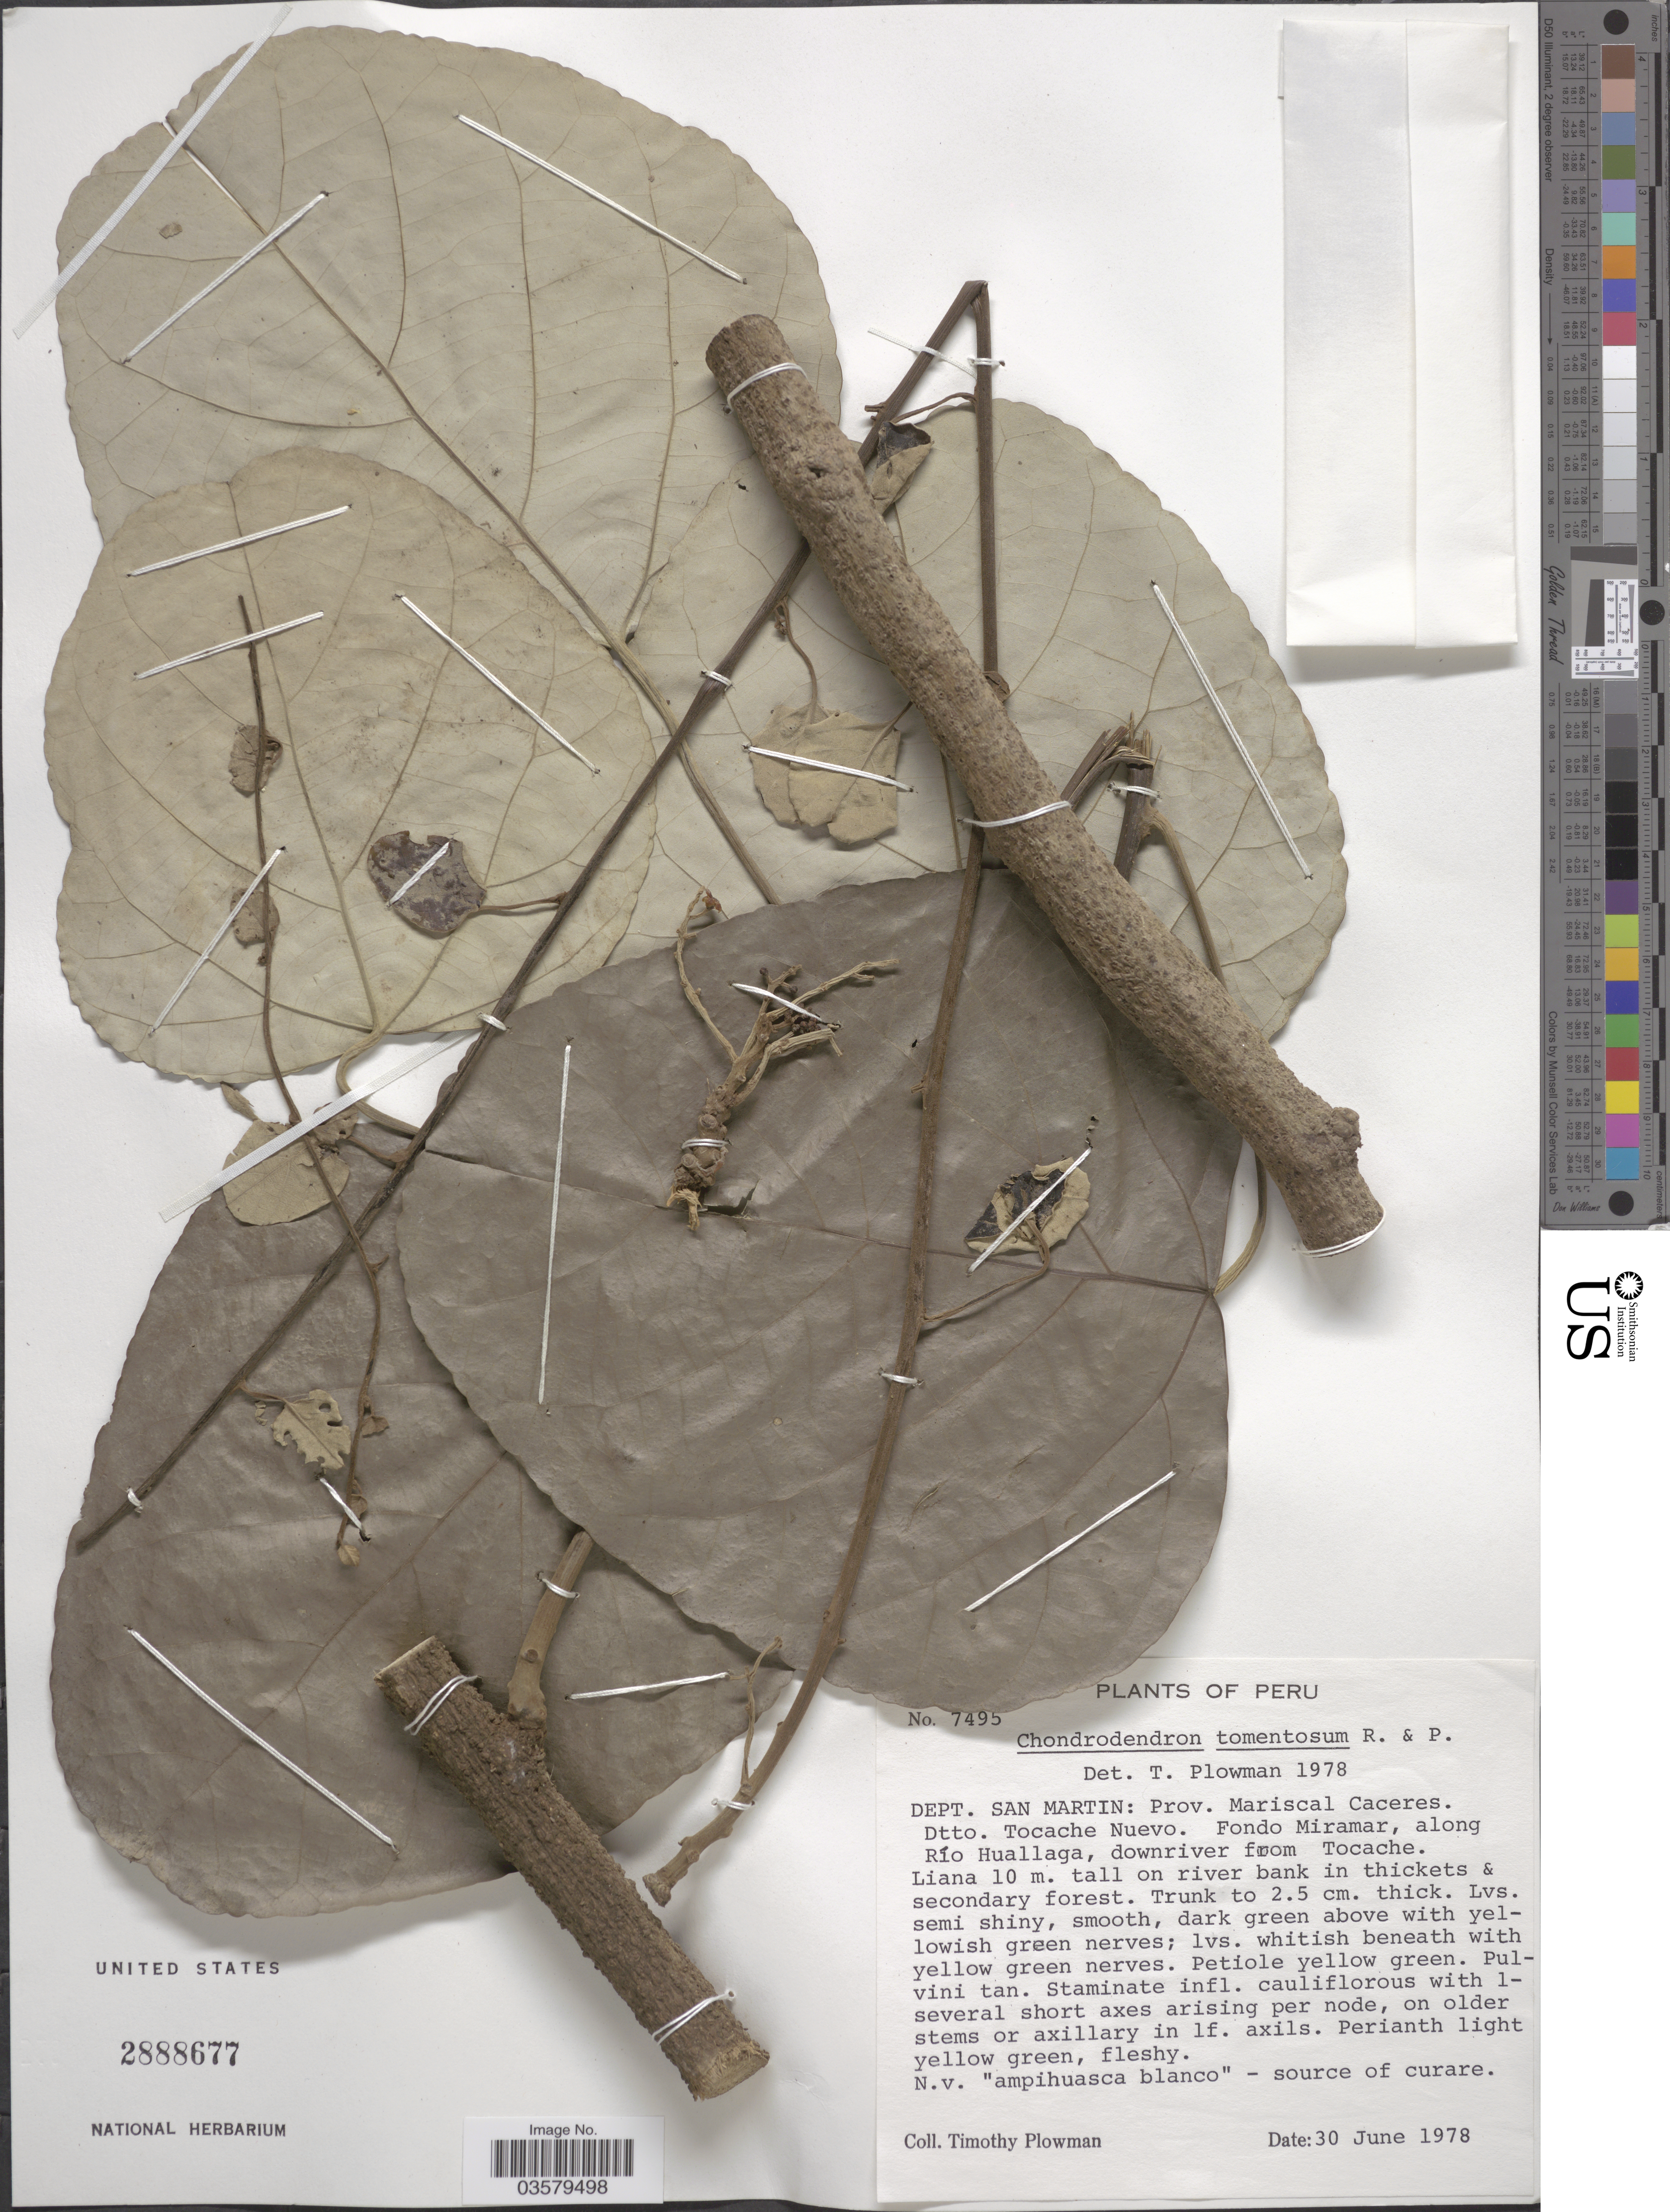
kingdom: Plantae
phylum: Tracheophyta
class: Magnoliopsida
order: Ranunculales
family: Menispermaceae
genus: Chondrodendron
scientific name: Chondrodendron tomentosum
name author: Ruiz & Pav.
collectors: T. Plowman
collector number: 7495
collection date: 1978-06-30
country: Peru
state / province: San Martín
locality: Dept. San Martin: Prov. Mariscal Caceres. Dtto. Tocache Nuevo. Fondo Miramar, along Río Huallaga, downriver from Tocache.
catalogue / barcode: US 2888677